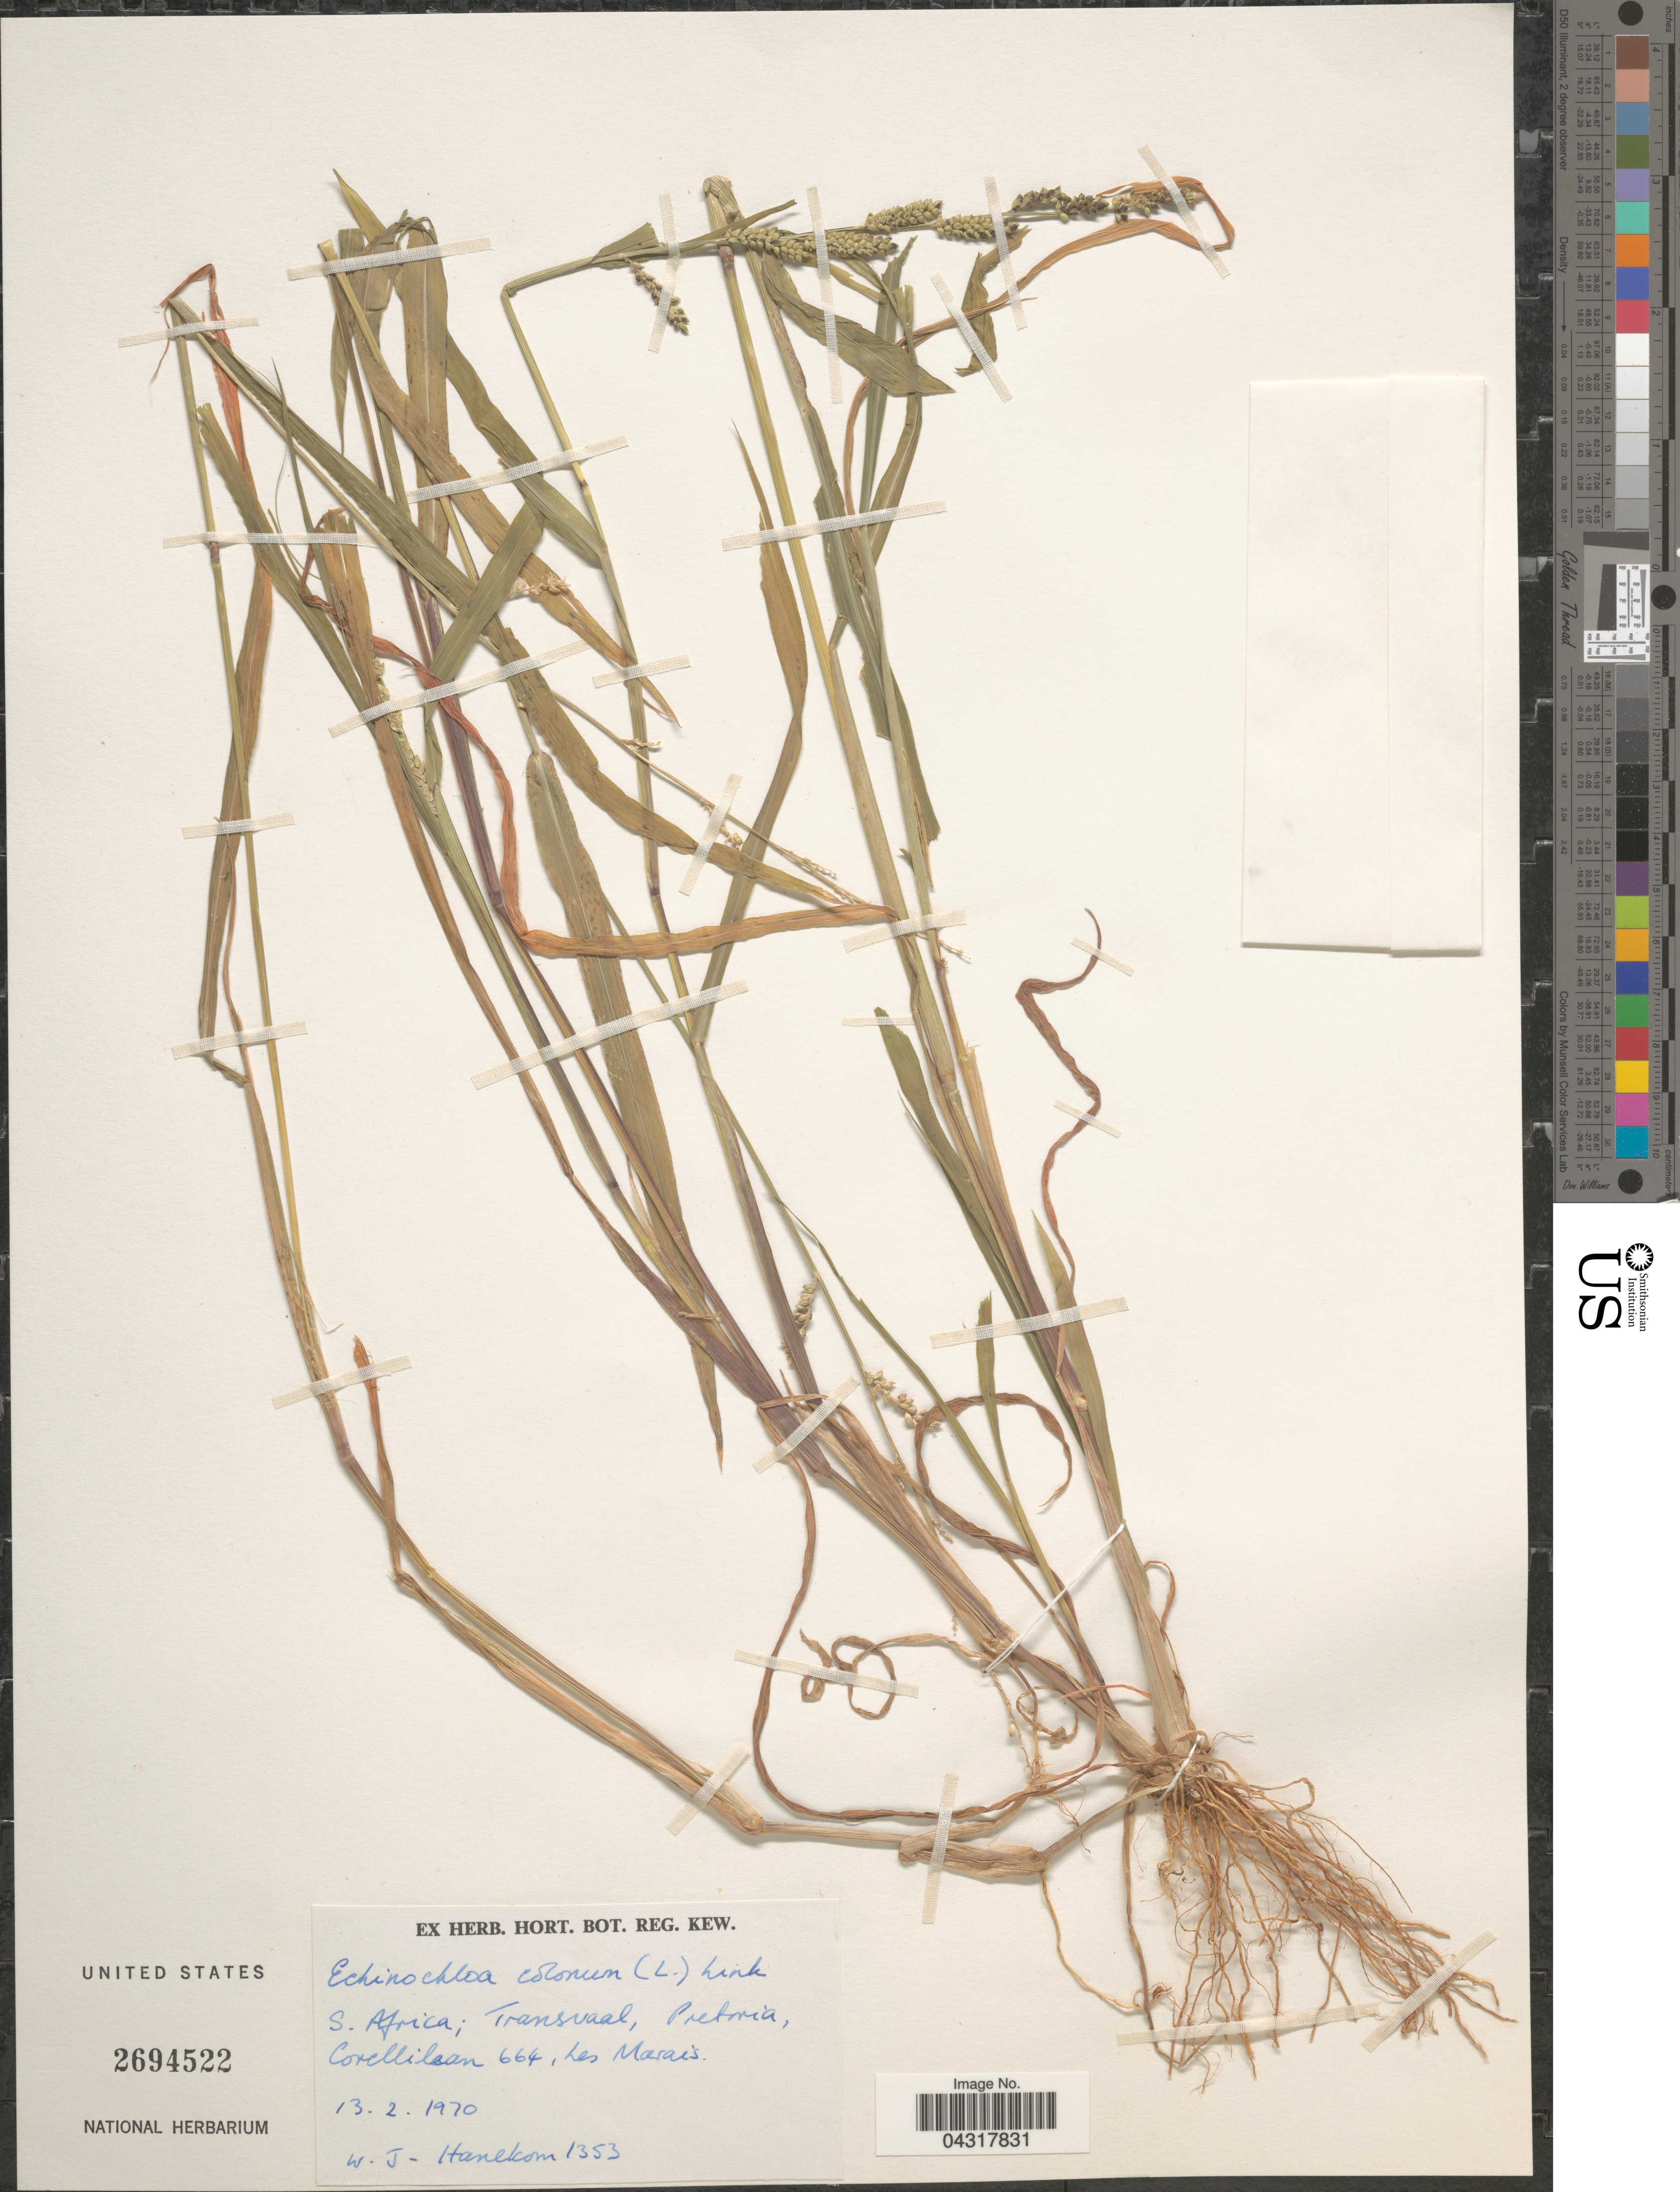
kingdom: Plantae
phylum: Tracheophyta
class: Liliopsida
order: Poales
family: Poaceae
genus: Echinochloa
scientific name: Echinochloa colona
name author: (L.) Link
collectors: W. Hanekom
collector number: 1353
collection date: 1970-02-13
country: South Africa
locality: Transvaal, Pretoria, Corellilaan 664, Les Marais.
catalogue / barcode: US 2694522